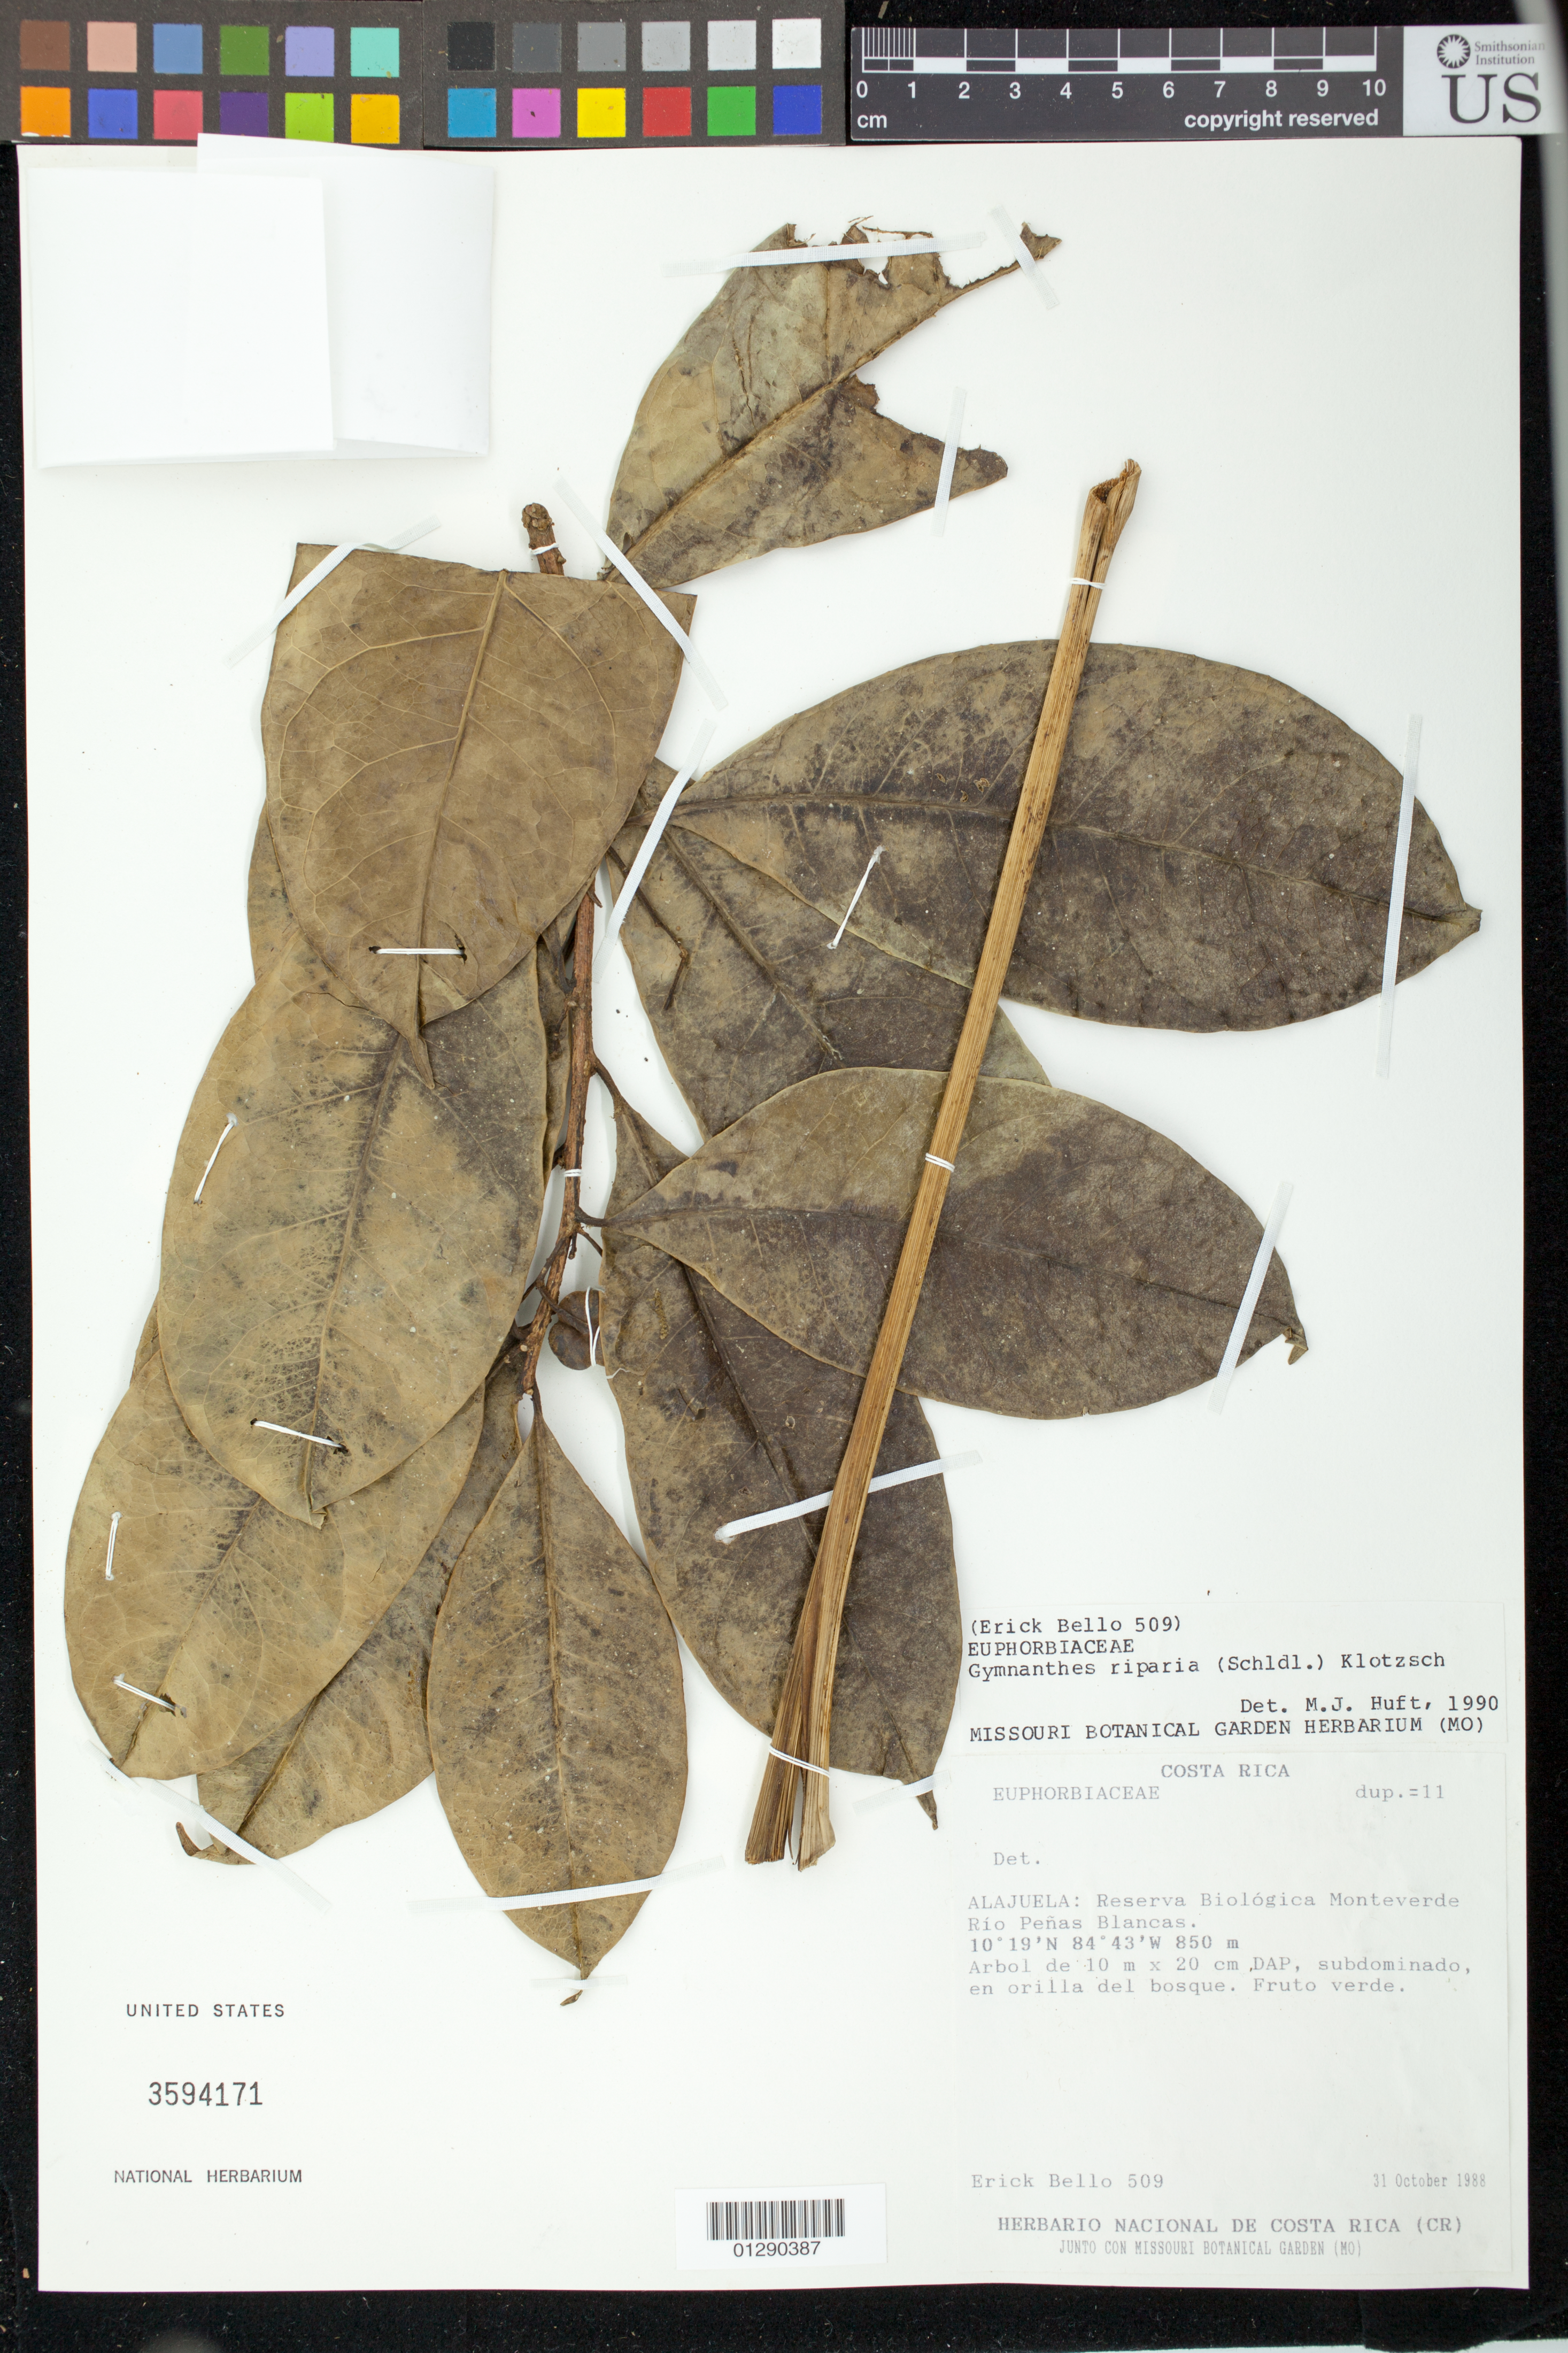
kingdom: Plantae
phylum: Tracheophyta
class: Magnoliopsida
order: Malpighiales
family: Euphorbiaceae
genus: Gymnanthes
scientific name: Gymnanthes lucida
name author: Sw.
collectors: E. Bello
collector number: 509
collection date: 1988-10-31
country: Costa Rica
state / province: Alajuela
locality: Reserva Biologica Monteverde Rio Penas Blancas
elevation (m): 850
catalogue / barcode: US 3594171